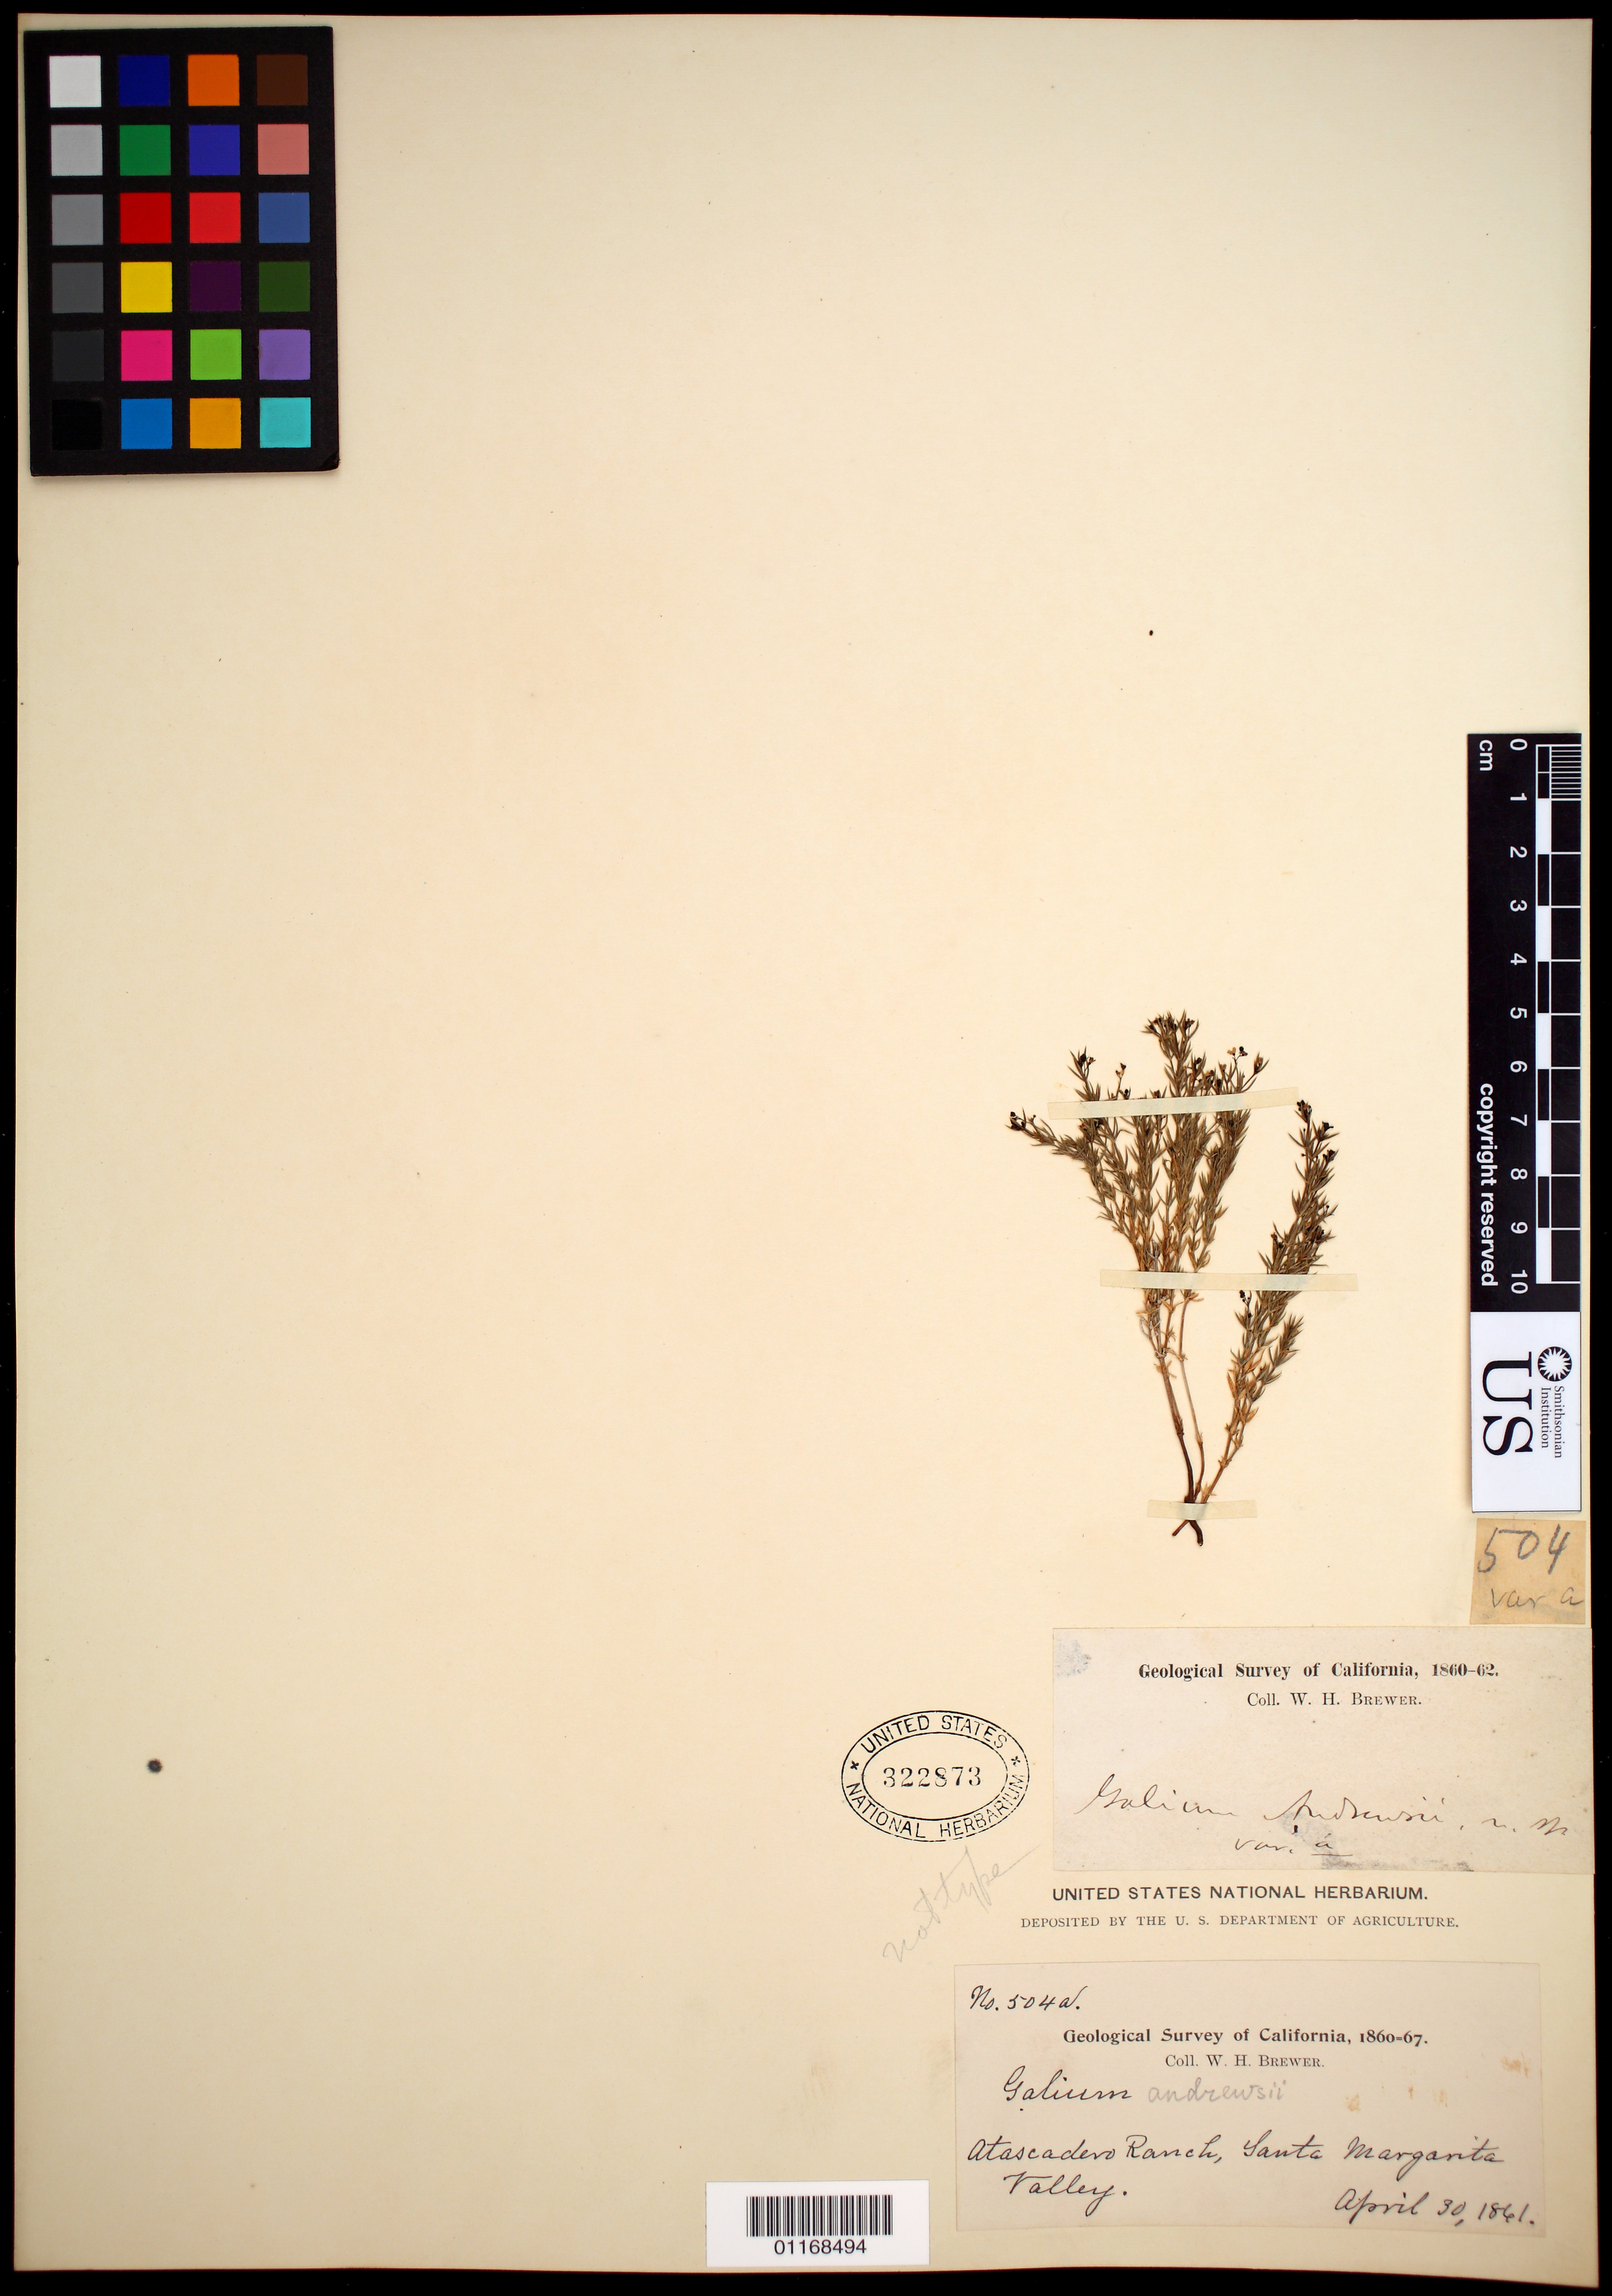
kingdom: Plantae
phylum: Tracheophyta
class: Magnoliopsida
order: Gentianales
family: Rubiaceae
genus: Galium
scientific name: Galium andrewsii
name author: A. Gray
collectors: W. H. Brewer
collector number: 504a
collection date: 1862-04-30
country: United States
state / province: California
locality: Atascadero Ranch, Santa Margarita Valley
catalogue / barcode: US 322873